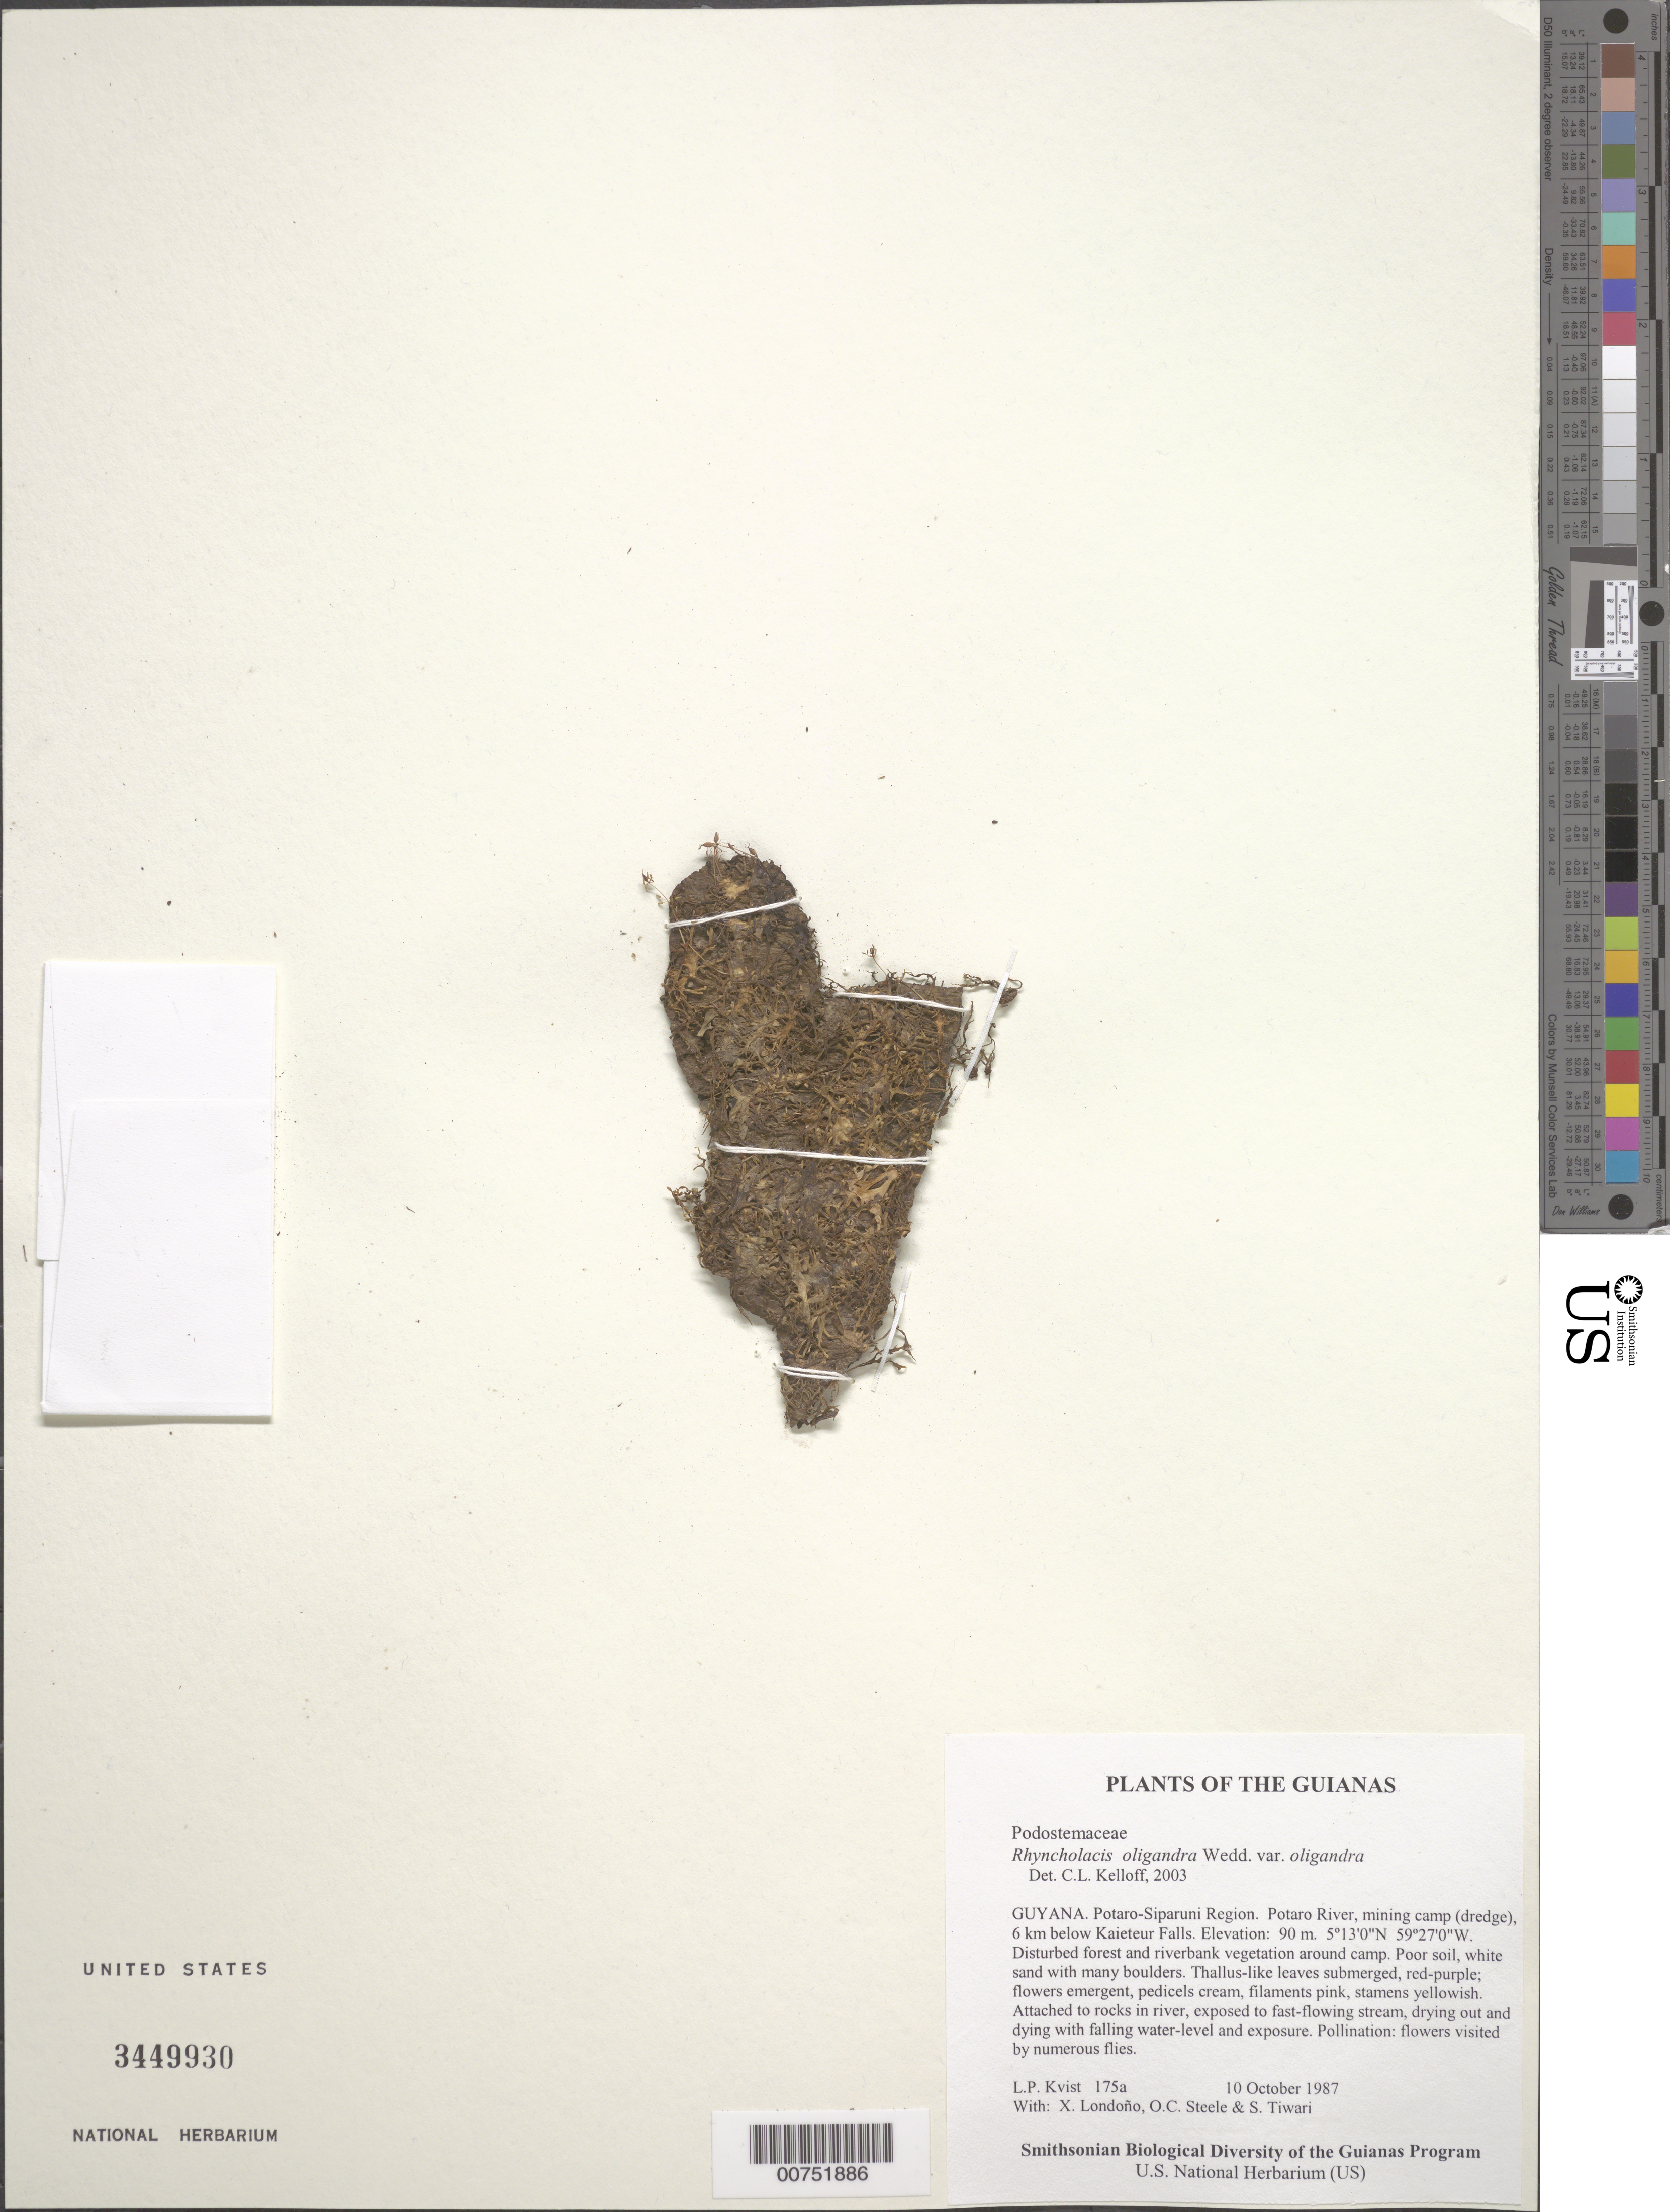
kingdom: Plantae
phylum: Tracheophyta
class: Magnoliopsida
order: Malpighiales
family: Podostemaceae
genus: Rhyncholacis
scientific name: Rhyncholacis oligandra var. oligandra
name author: Wedd.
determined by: Kelloff, Carol L., (US), Smithsonian Institution - National Museum of Natural History (UNITED STATES)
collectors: L. P. Kvist, X. Londoño, O. C. Steele & S. Tiwari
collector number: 175 a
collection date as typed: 10 October 1987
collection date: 1987-10-10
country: Guyana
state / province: Potaro-Siparuni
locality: Potaro River, mining camp (dredge), 6 km below Kaieteur Falls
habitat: Disturbed forest and riverbank vegetation around camp. Poor soil, white sand with many boulders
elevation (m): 90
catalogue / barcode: US 3449930